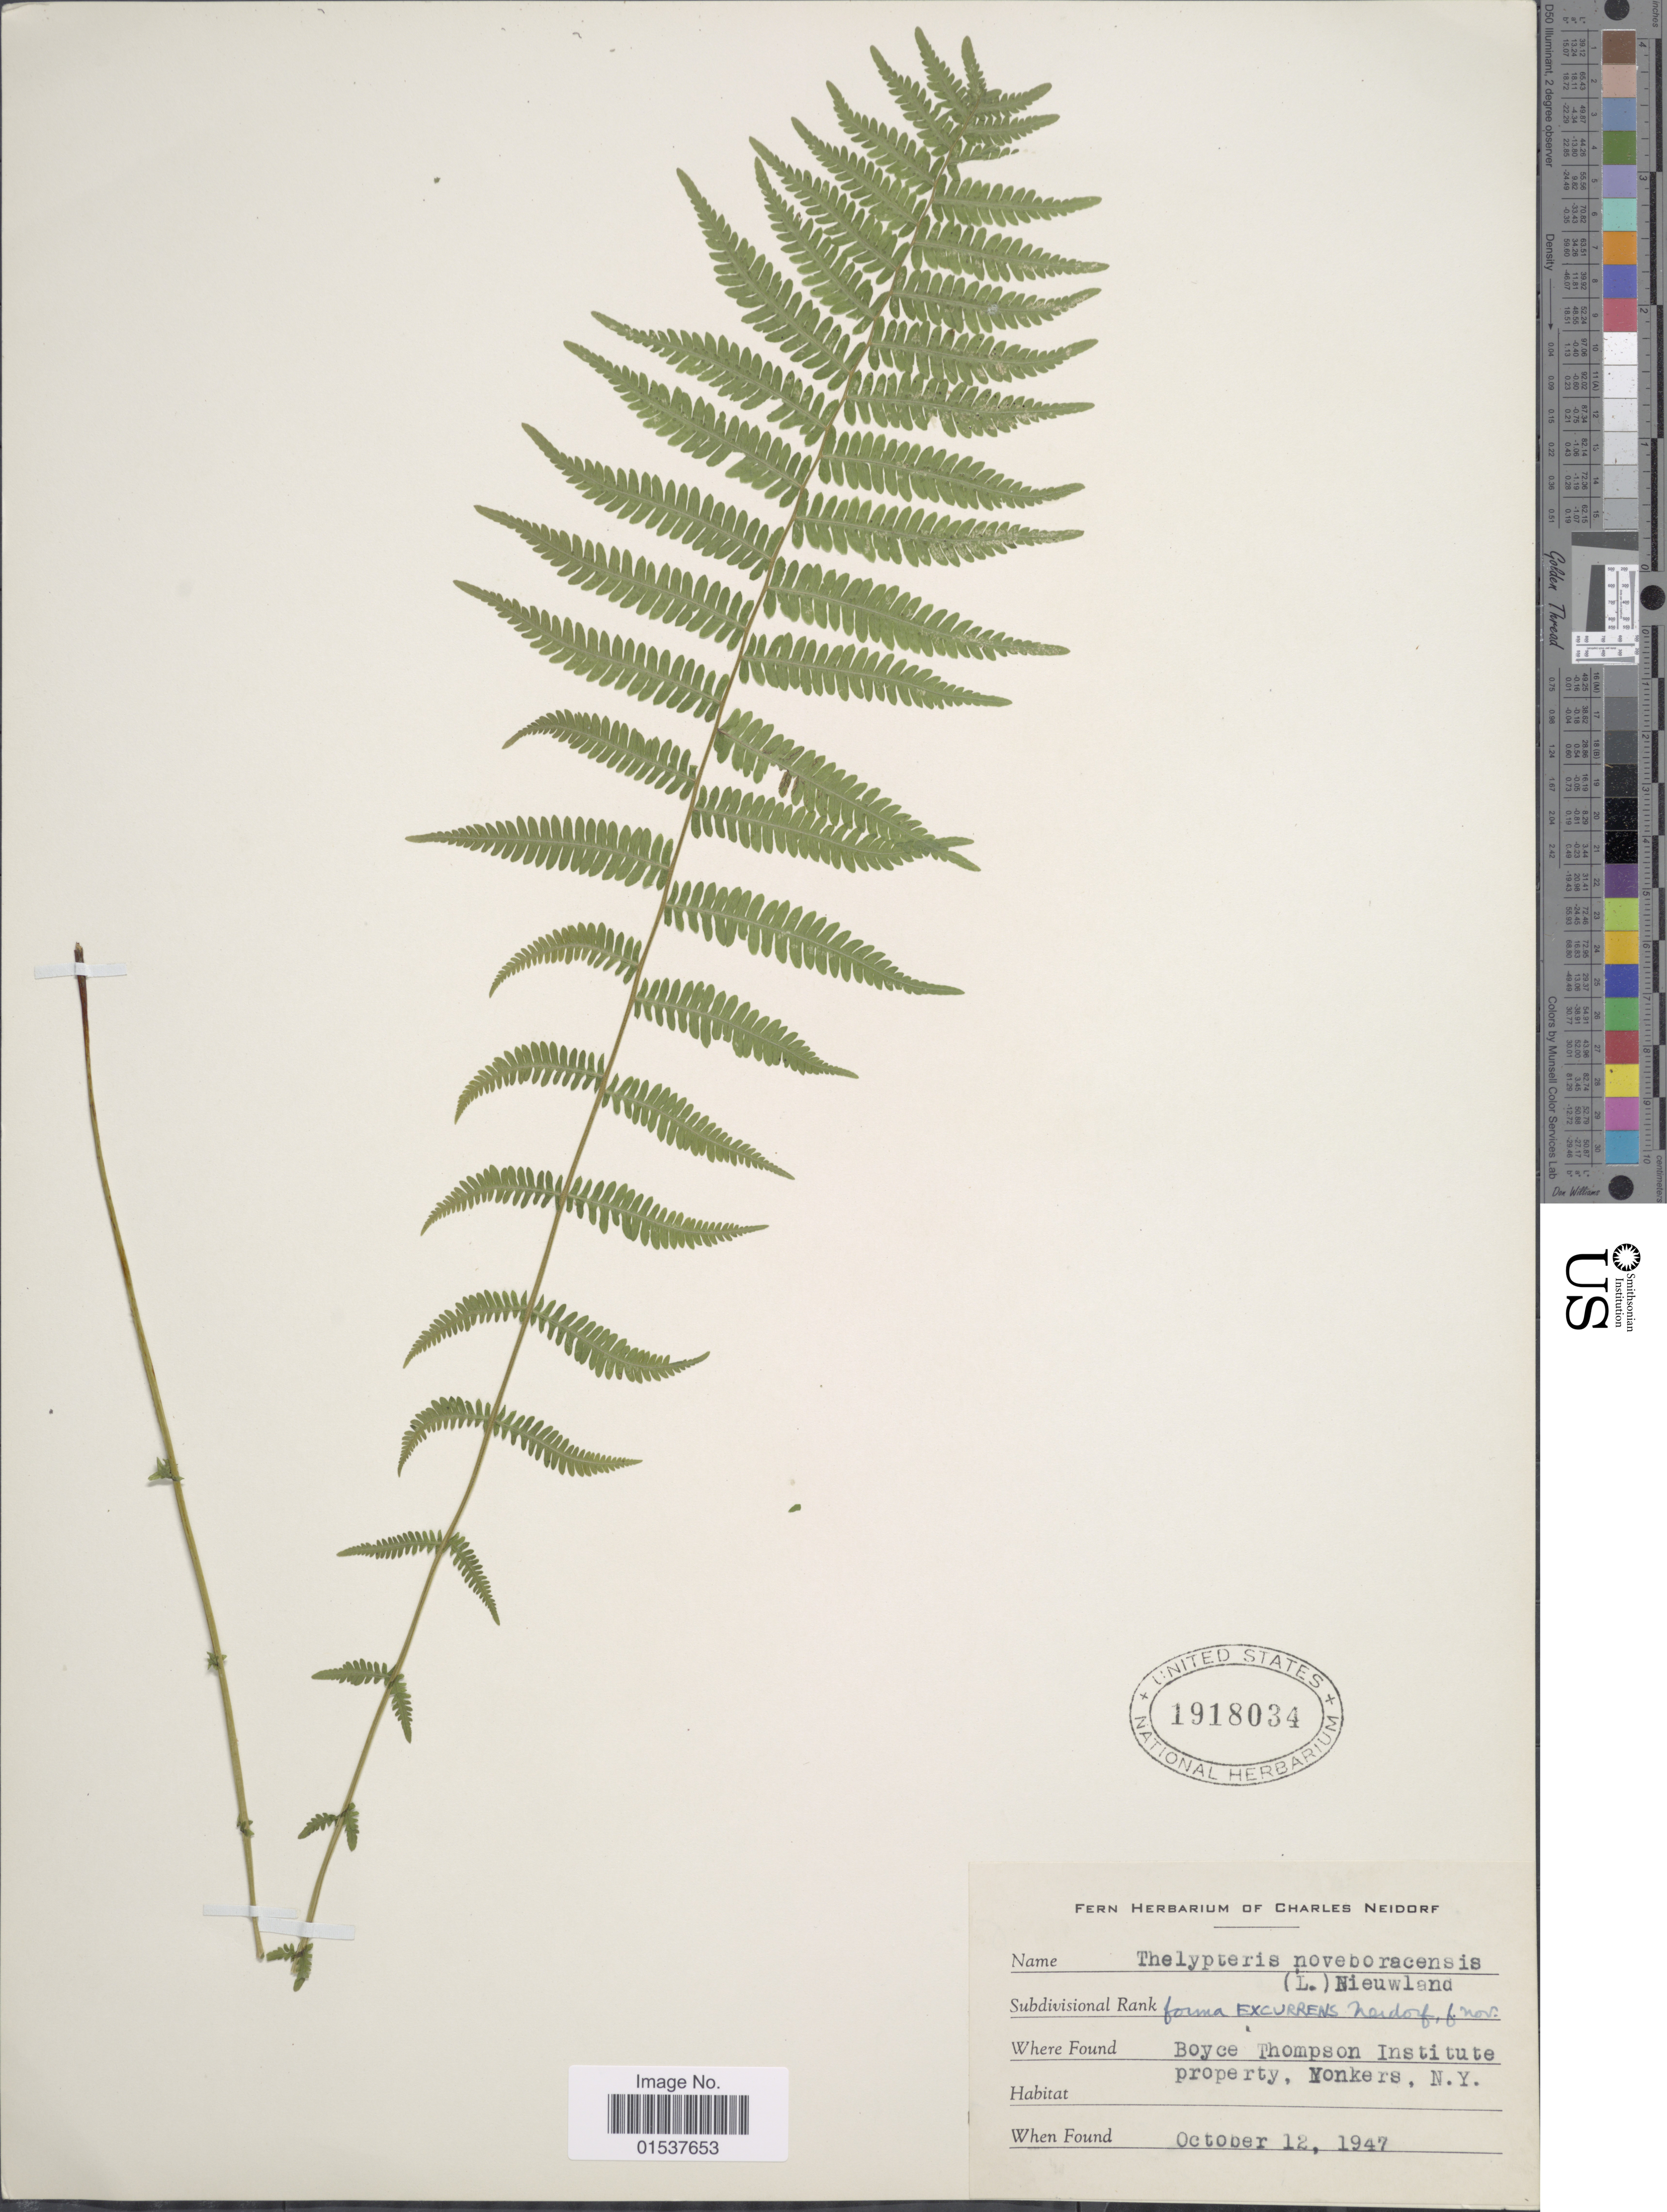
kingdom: Plantae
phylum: Tracheophyta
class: Polypodiopsida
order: Polypodiales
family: Thelypteridaceae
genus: Parathelypteris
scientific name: Parathelypteris noveboracensis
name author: (L.) Ching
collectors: ex herb. Charles Neidorf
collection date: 1947-10-12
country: United States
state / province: New York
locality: Boyce Thompson Institute property, Yonkers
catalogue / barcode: US 1918034